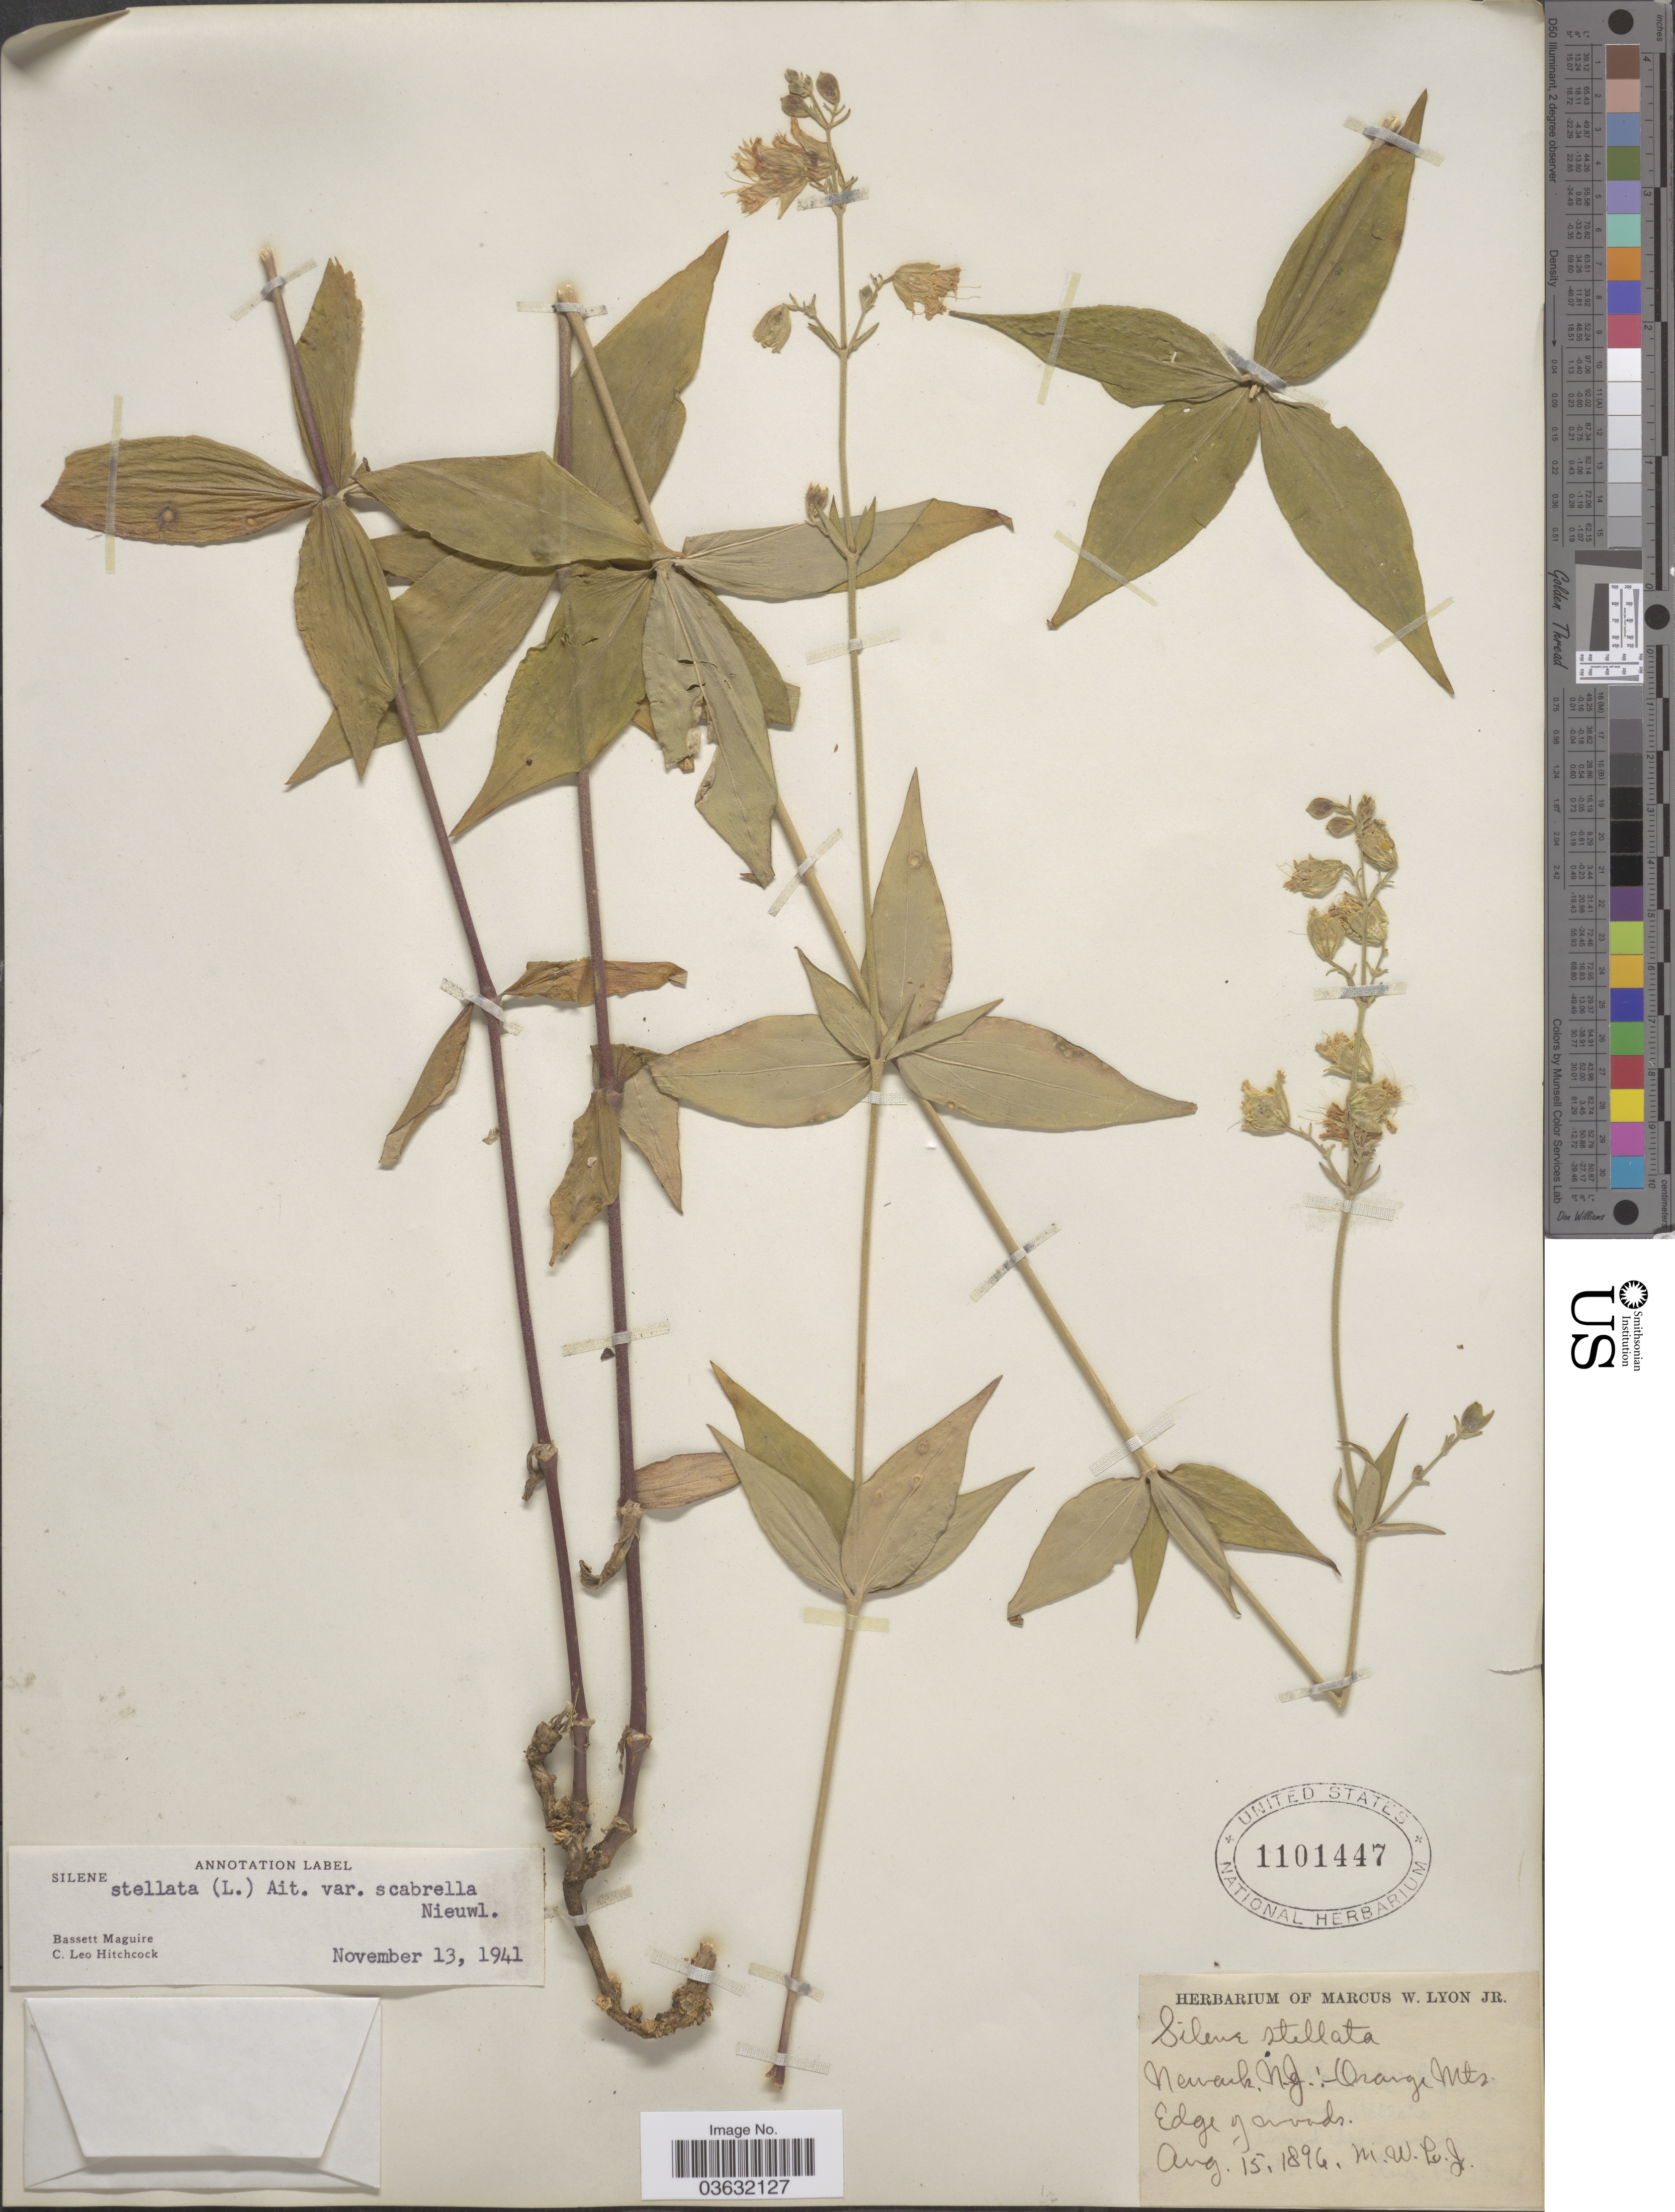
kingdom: Plantae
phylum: Tracheophyta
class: Magnoliopsida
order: Caryophyllales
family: Caryophyllaceae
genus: Silene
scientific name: Silene stellata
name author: (L.) Coyte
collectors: M. W. Lyon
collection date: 1896-08-15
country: United States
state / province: New Jersey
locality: Newark. Orange Mts.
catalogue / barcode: US 1101447